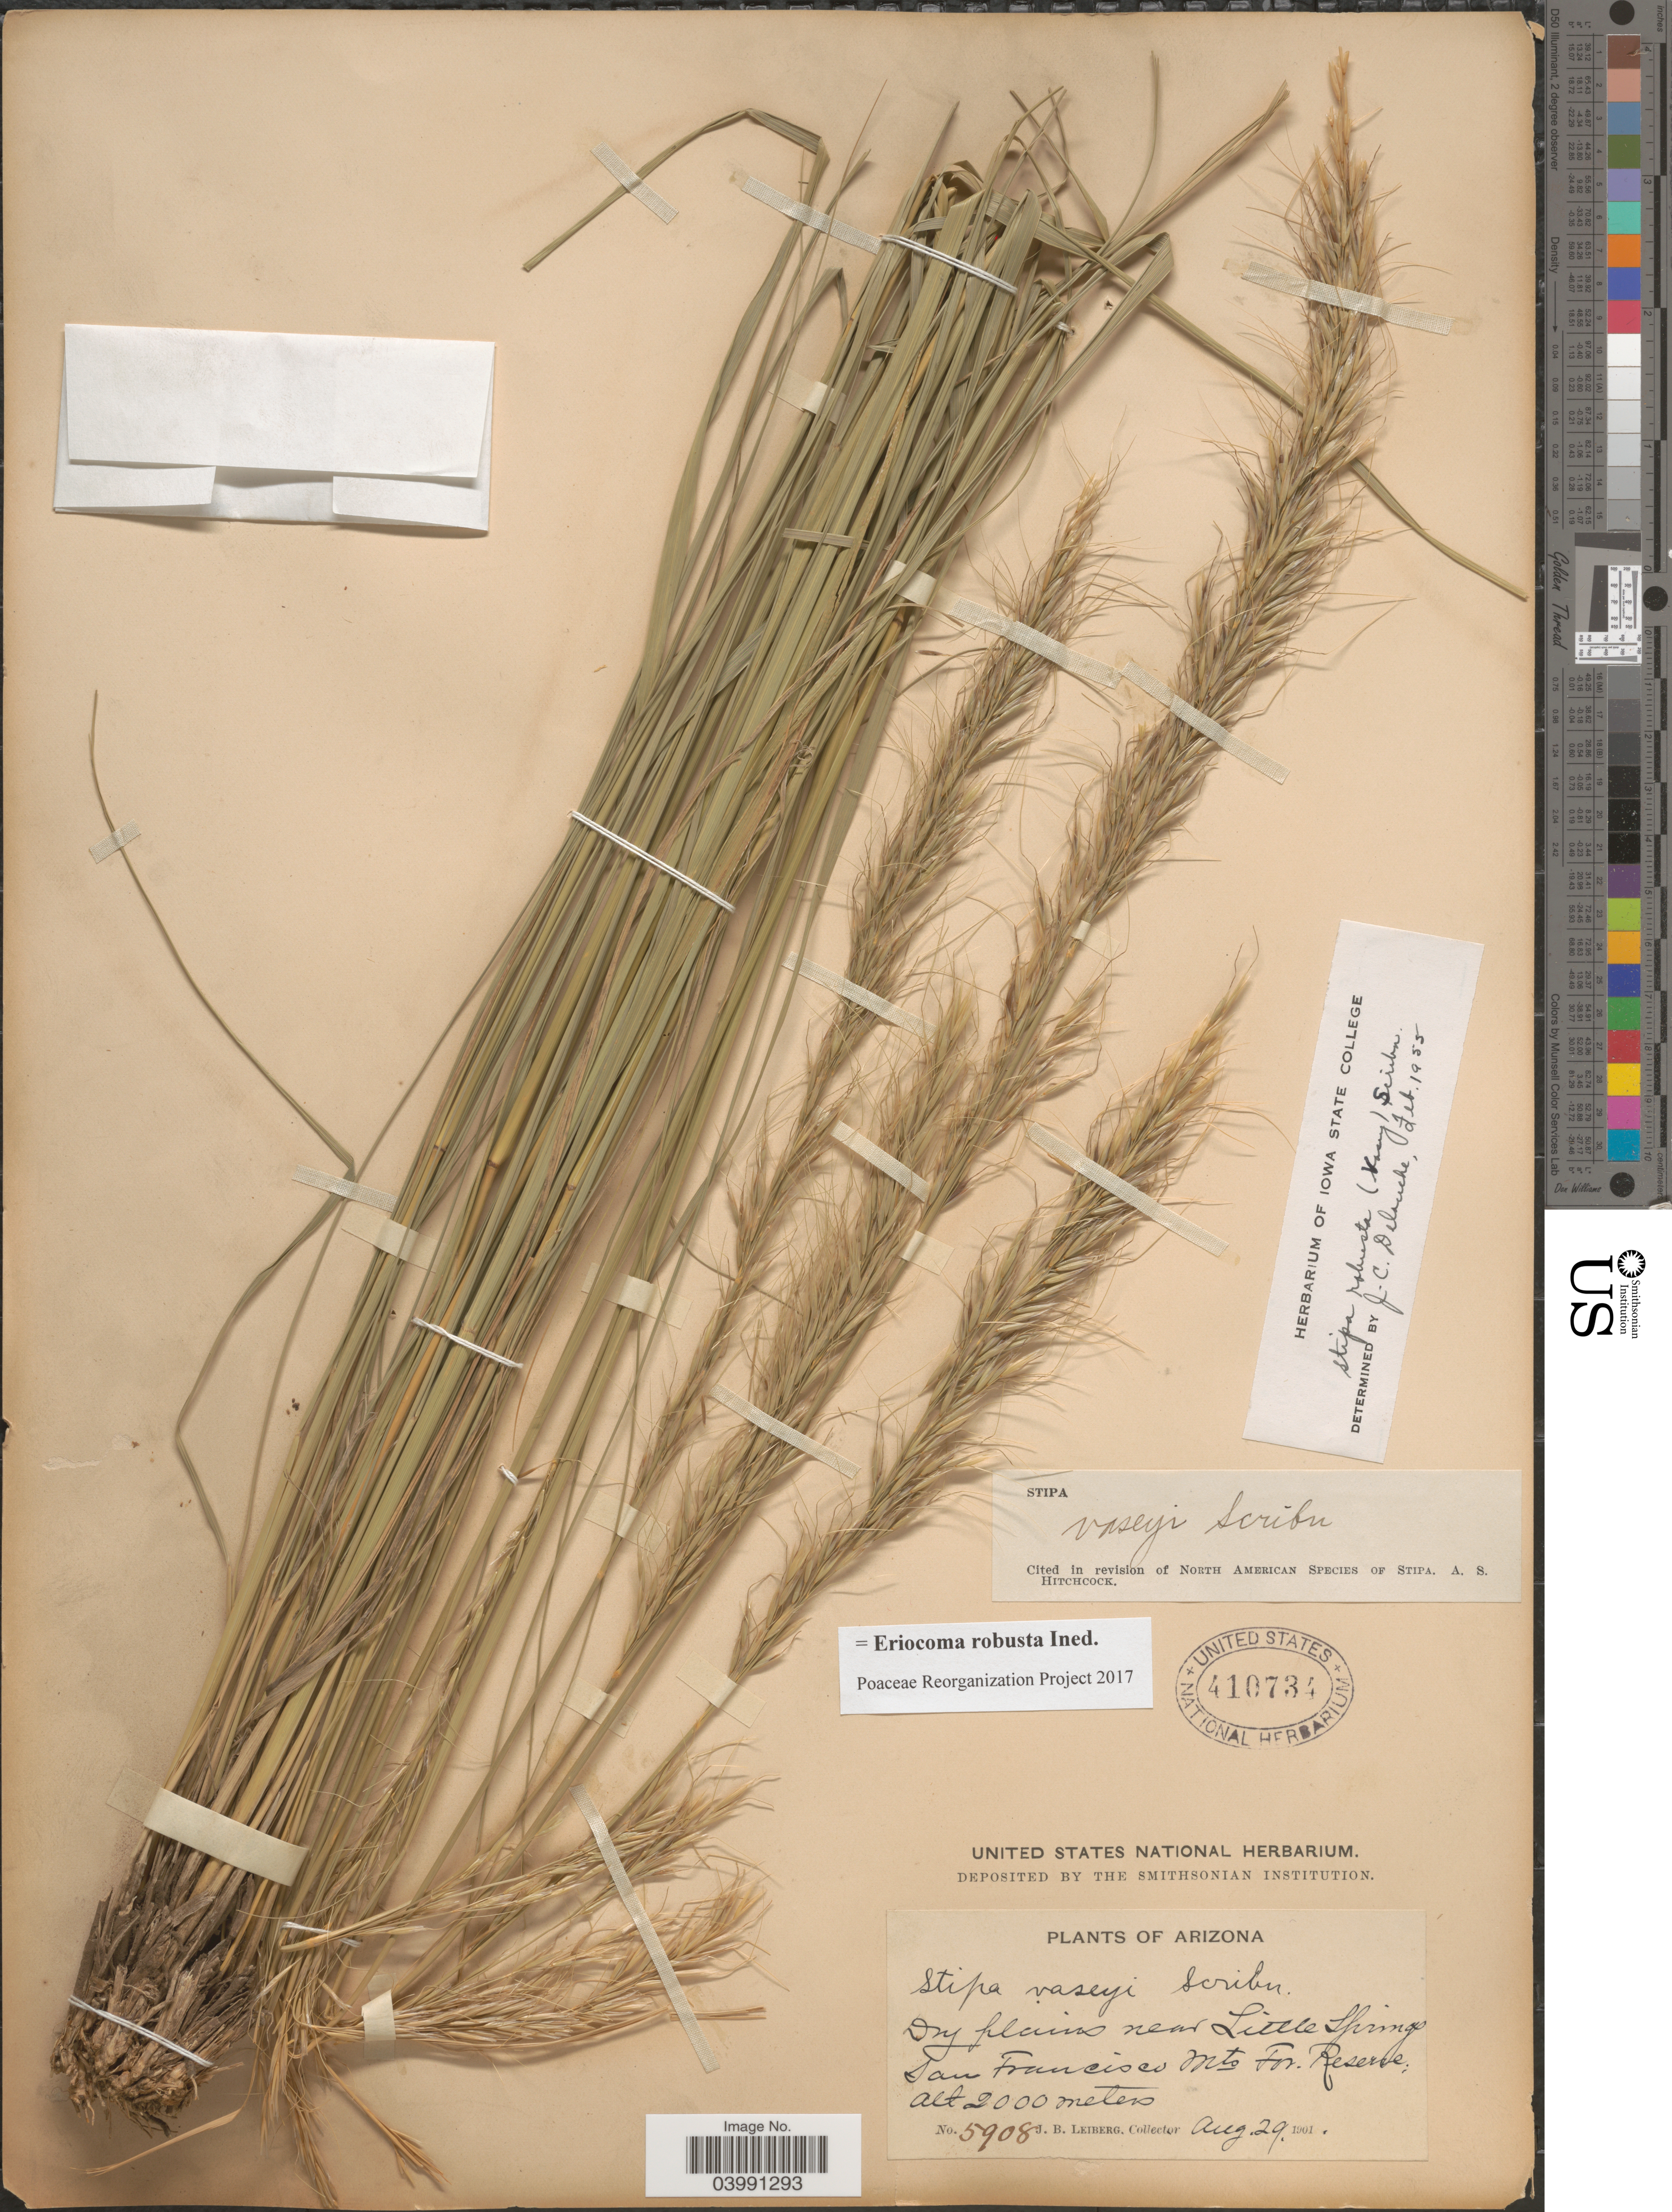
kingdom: Plantae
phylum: Tracheophyta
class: Liliopsida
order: Poales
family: Poaceae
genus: Eriocoma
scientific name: Eriocoma robusta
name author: (Vasey) Romasch.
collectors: J. B. Leiberg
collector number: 5908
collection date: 1901-08-29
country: United States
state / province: Arizona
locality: Dry plains near Little Springs, San Francisco Mts For. Reserve.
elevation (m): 2000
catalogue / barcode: US 410734